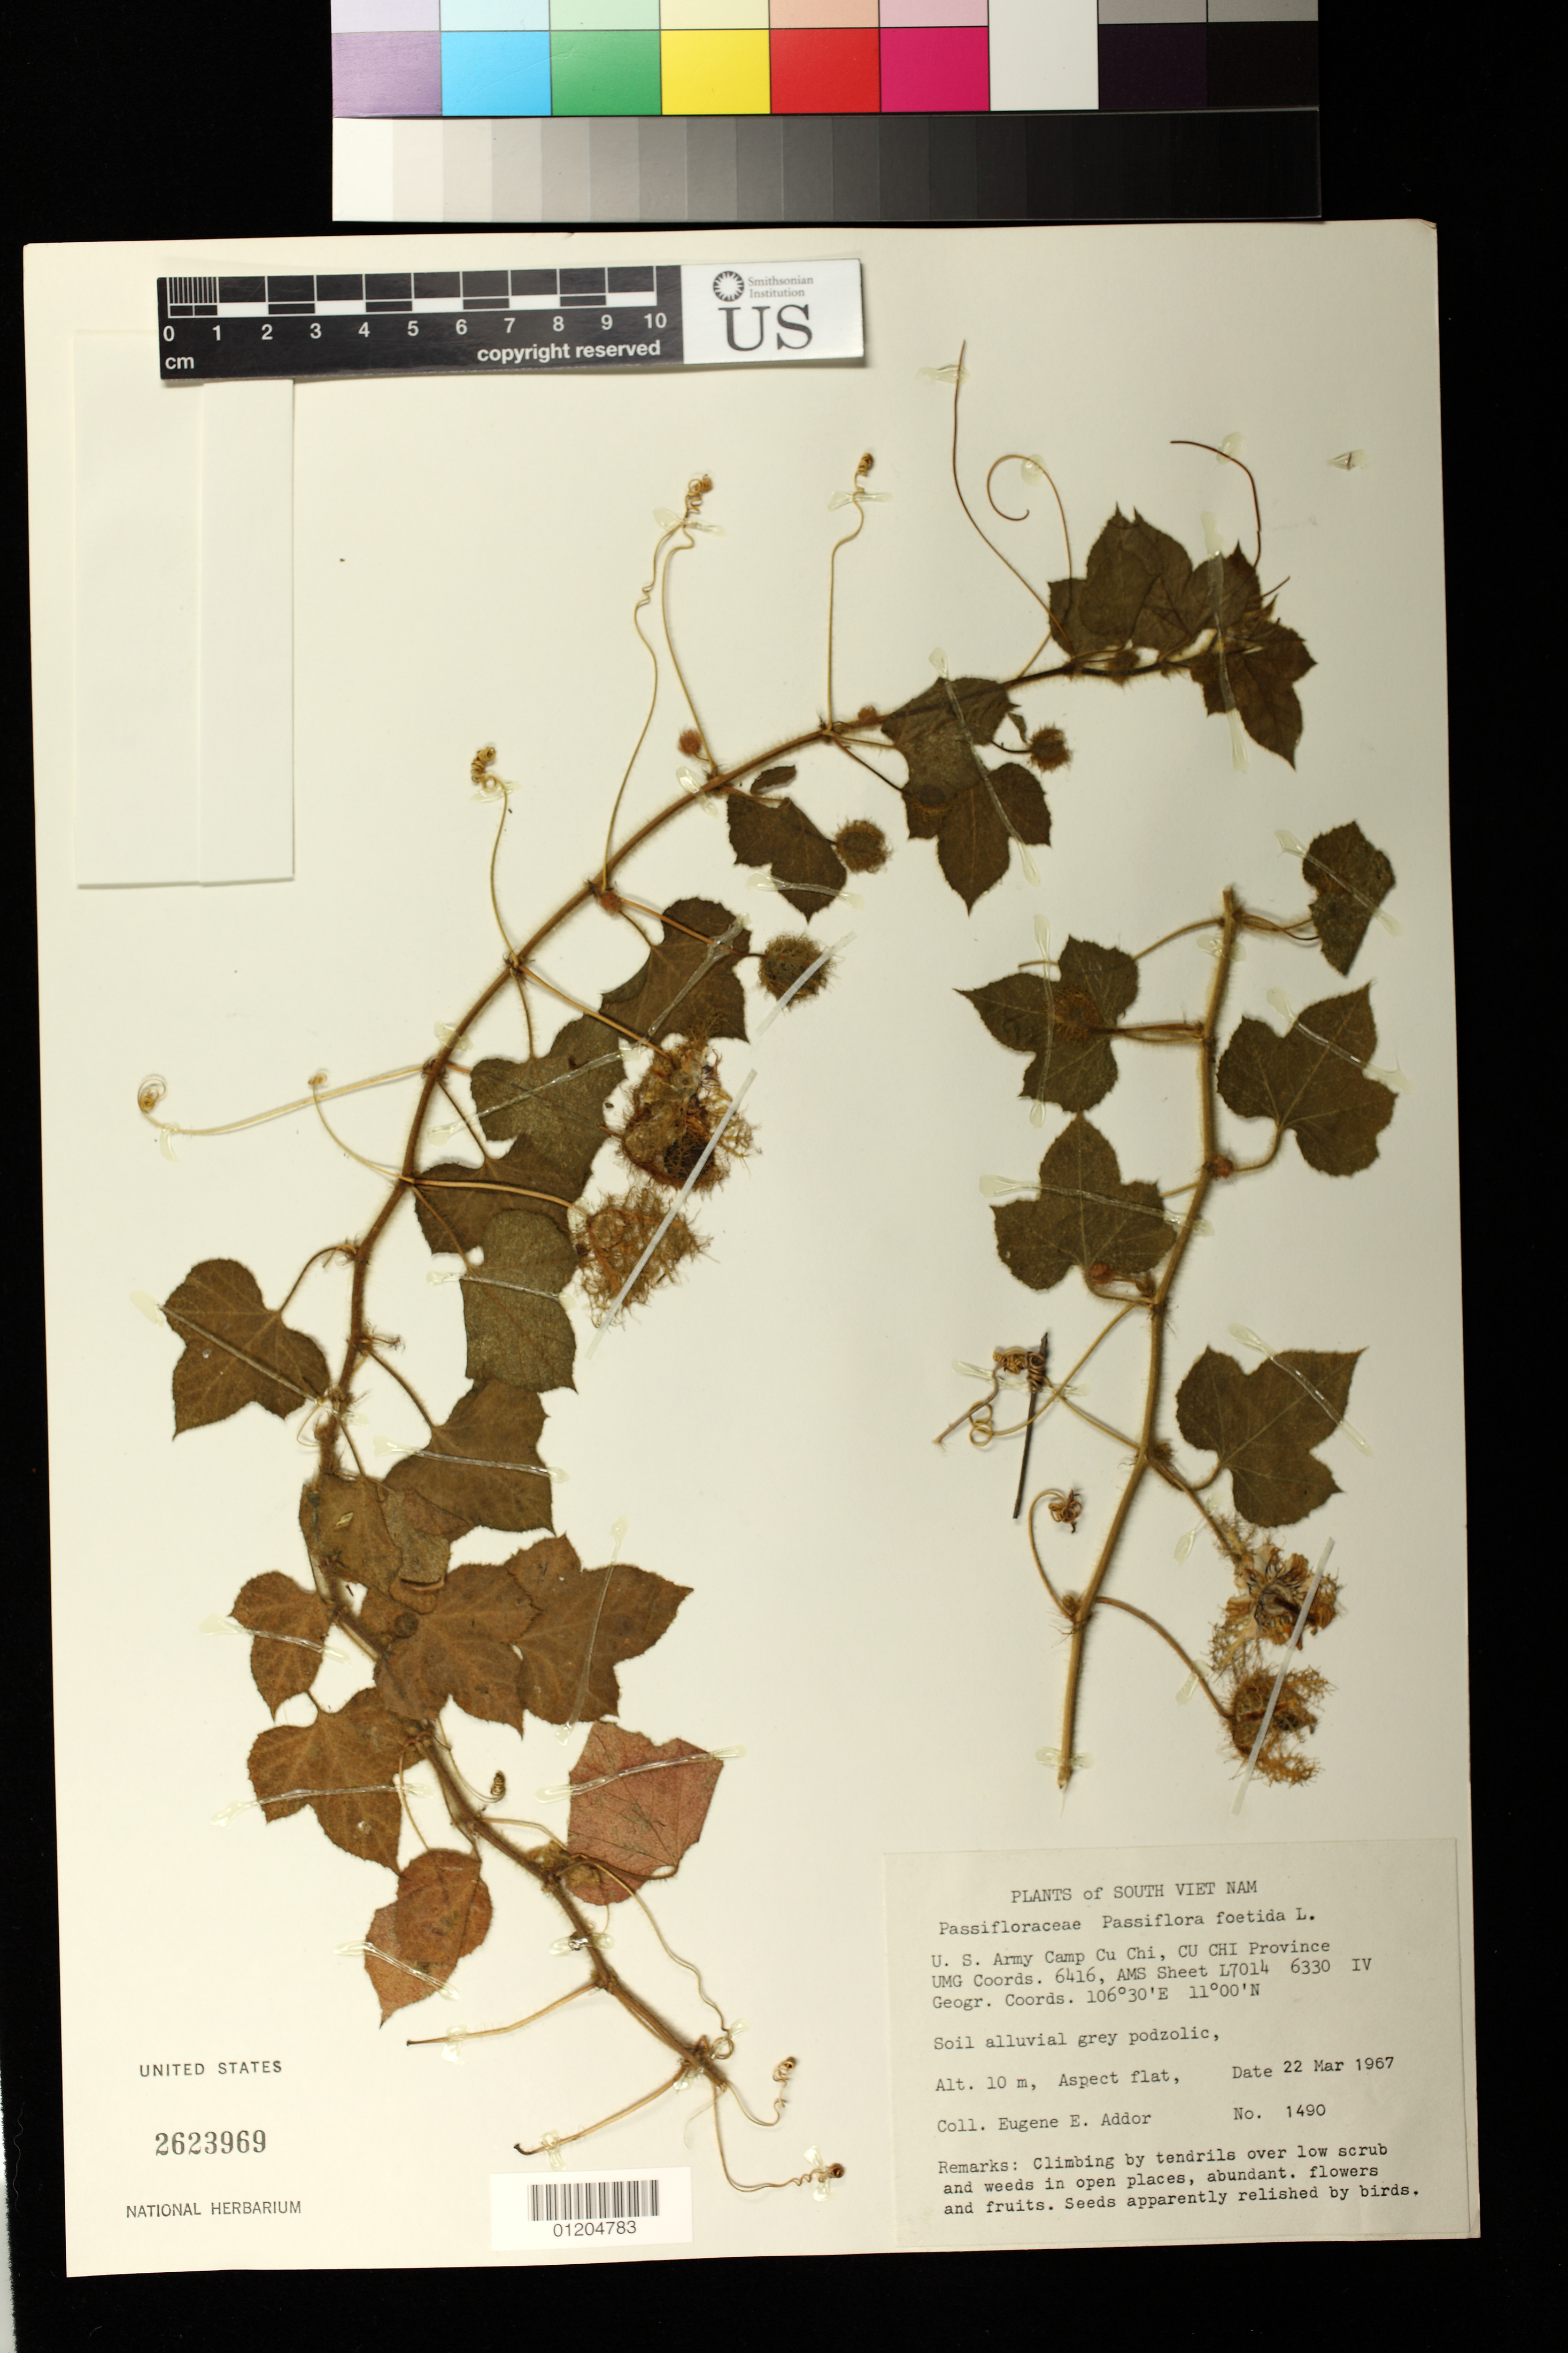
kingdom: Plantae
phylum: Tracheophyta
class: Magnoliopsida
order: Malpighiales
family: Passifloraceae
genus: Passiflora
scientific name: Passiflora foetida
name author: L.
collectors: E. E. Addor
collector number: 1490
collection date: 1967-03-22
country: Vietnam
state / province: Ho Chi Minh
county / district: Huyen Cu Chi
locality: U.S. Army Camp Cu Chi, Huyen Cu Chi, UMG Cords. 6416, AMS Sheet L7014 6330 IV Georg. Coords.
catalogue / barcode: US 2623969